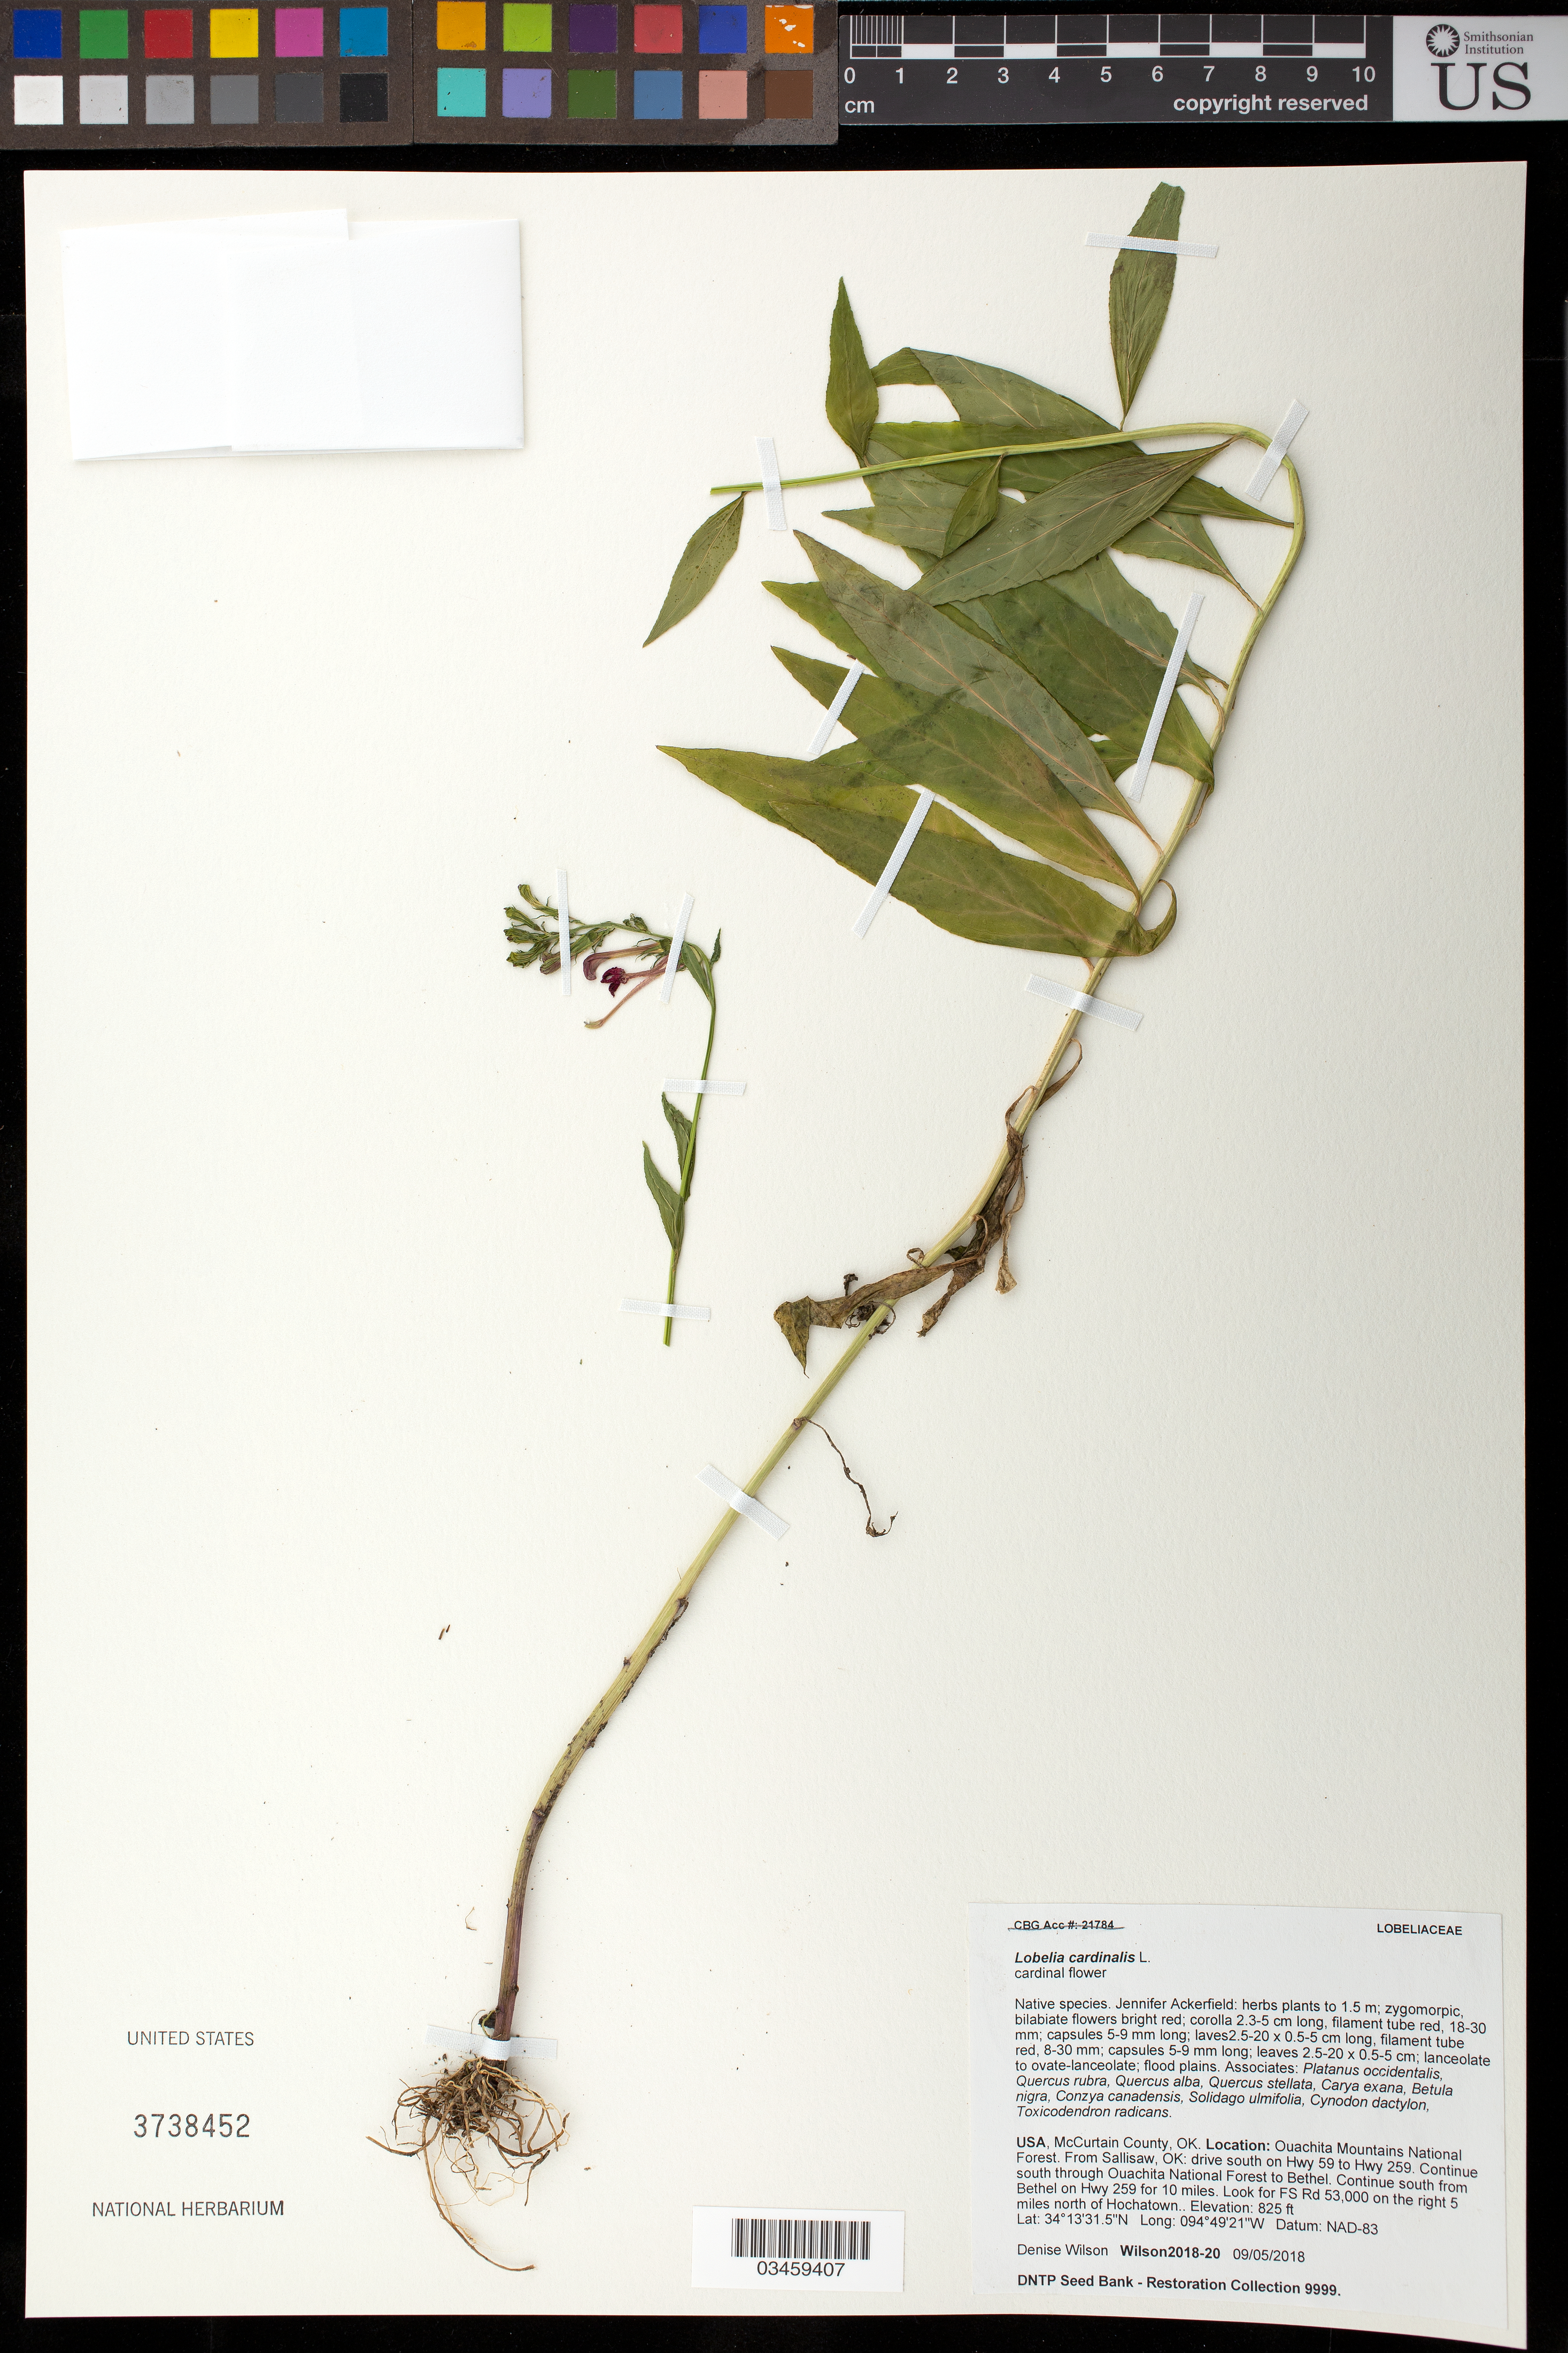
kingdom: Plantae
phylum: Tracheophyta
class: Magnoliopsida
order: Asterales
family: Campanulaceae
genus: Lobelia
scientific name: Lobelia cardinalis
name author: L.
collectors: D. Willson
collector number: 2018-20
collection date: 2018-09-05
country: United States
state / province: Oklahoma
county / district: Mccurtain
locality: Ouachita Mountains National Forest. From Sallisaw drive S on Hwy 59 to Hwy 259, continue S through Ouachita National Forest to Bethel on Hwy 259 for 10 mi., pull out on the right 5 mi. N of Hochatown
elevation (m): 251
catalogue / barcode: US 3738452